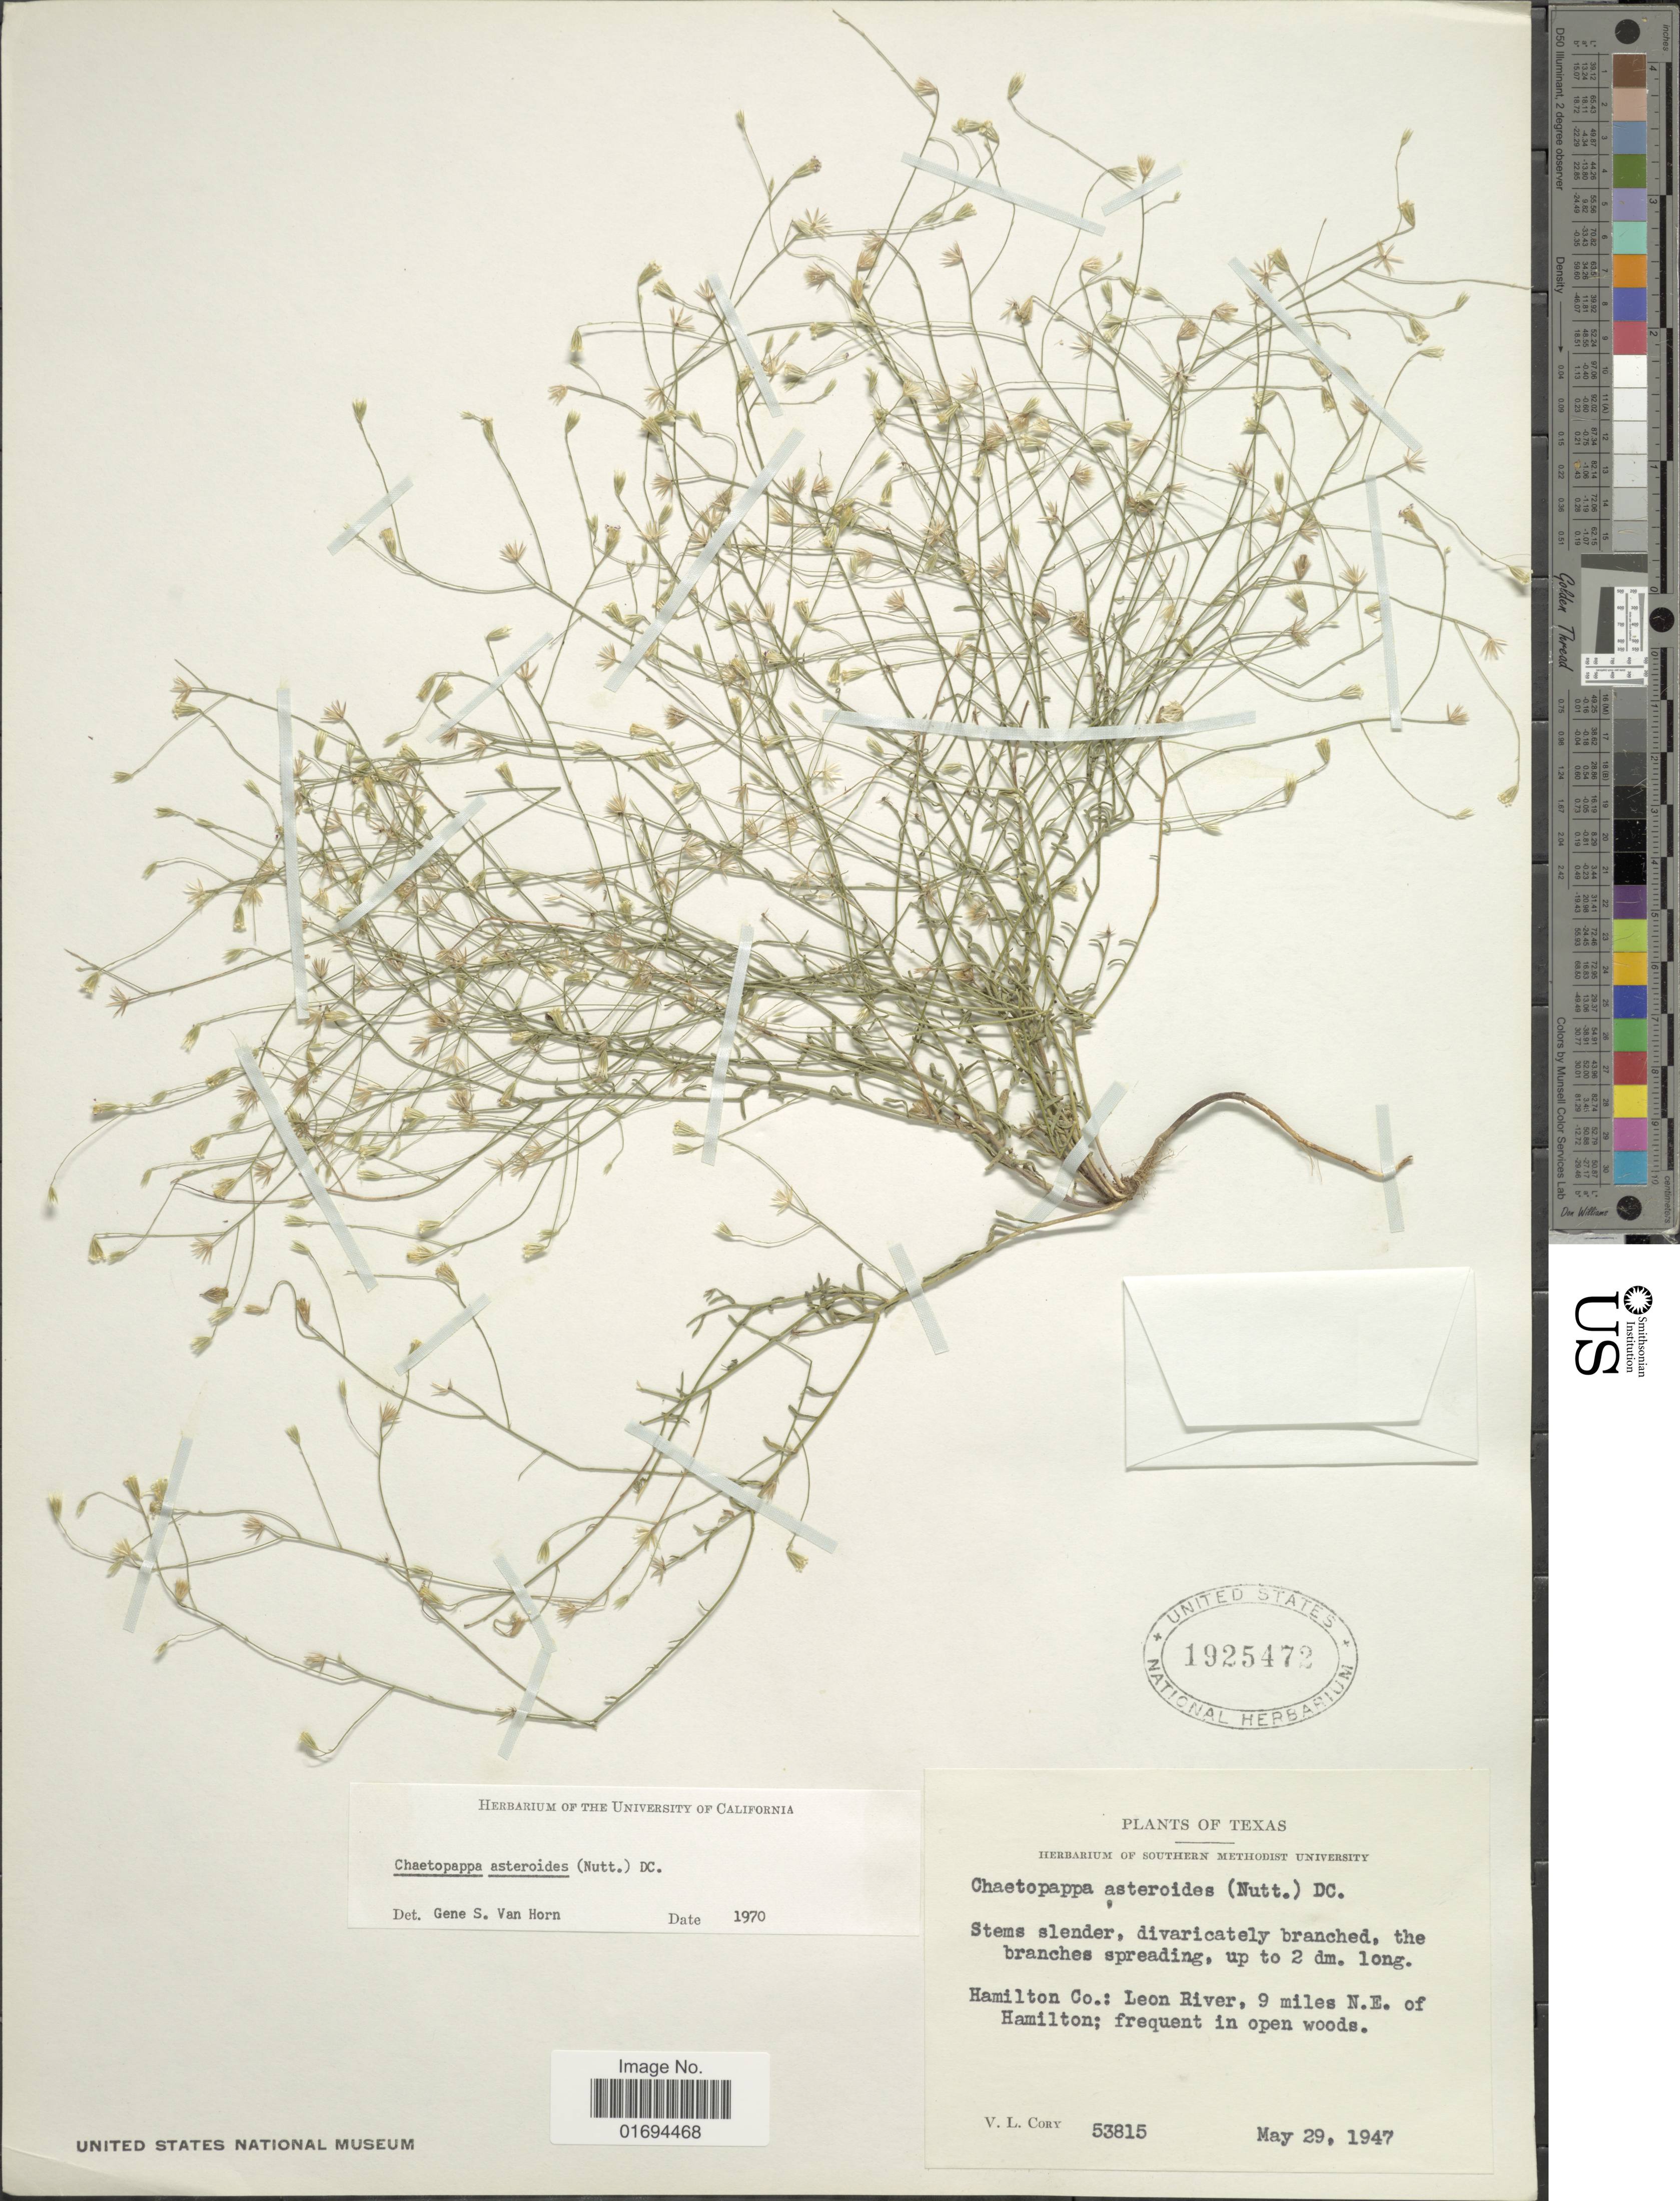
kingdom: Plantae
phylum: Tracheophyta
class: Magnoliopsida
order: Asterales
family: Asteraceae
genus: Chaetopappa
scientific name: Chaetopappa asteroides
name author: (Nutt.) DC.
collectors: V. Cory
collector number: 53815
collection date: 1947-05-29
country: United States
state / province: Texas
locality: Hamilton Co.: Leon River, 9 miles N. E. of Hamilton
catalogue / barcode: US 1925472